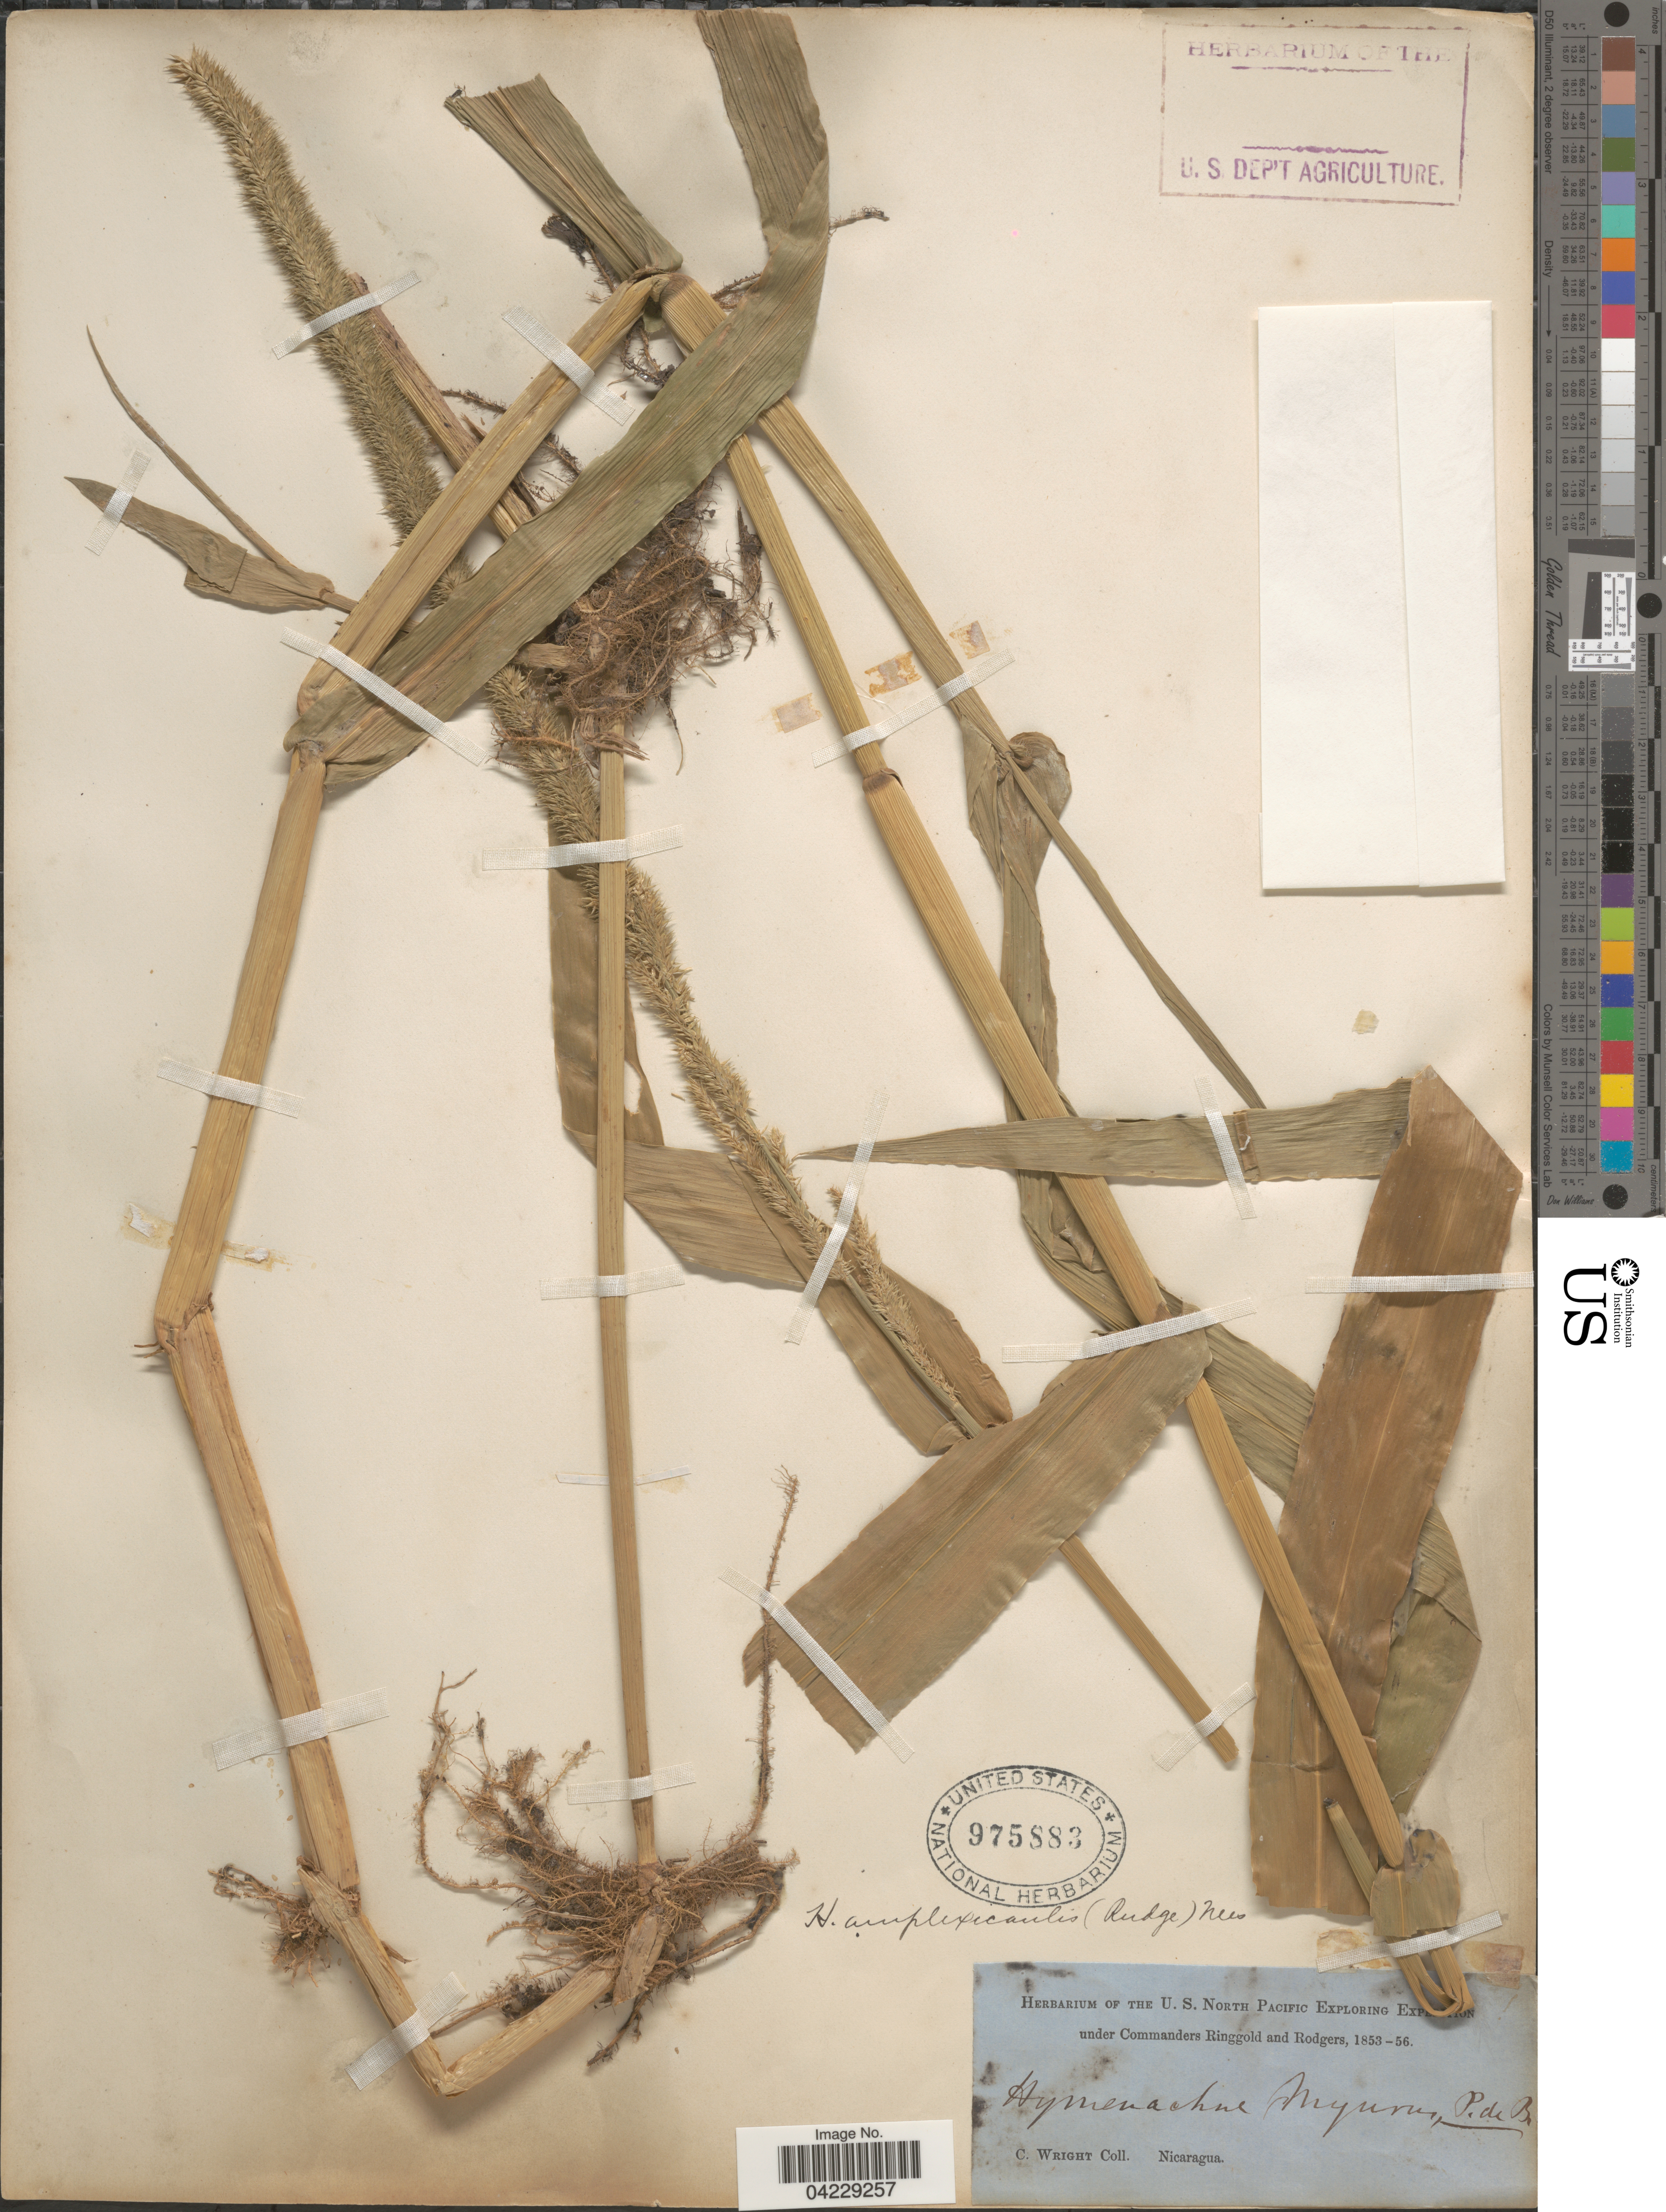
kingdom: Plantae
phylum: Tracheophyta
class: Liliopsida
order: Poales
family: Poaceae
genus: Hymenachne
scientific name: Hymenachne amplexicaulis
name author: (Rudge) Nees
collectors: C. Wright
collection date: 1853/1856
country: Nicaragua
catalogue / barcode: US 975883